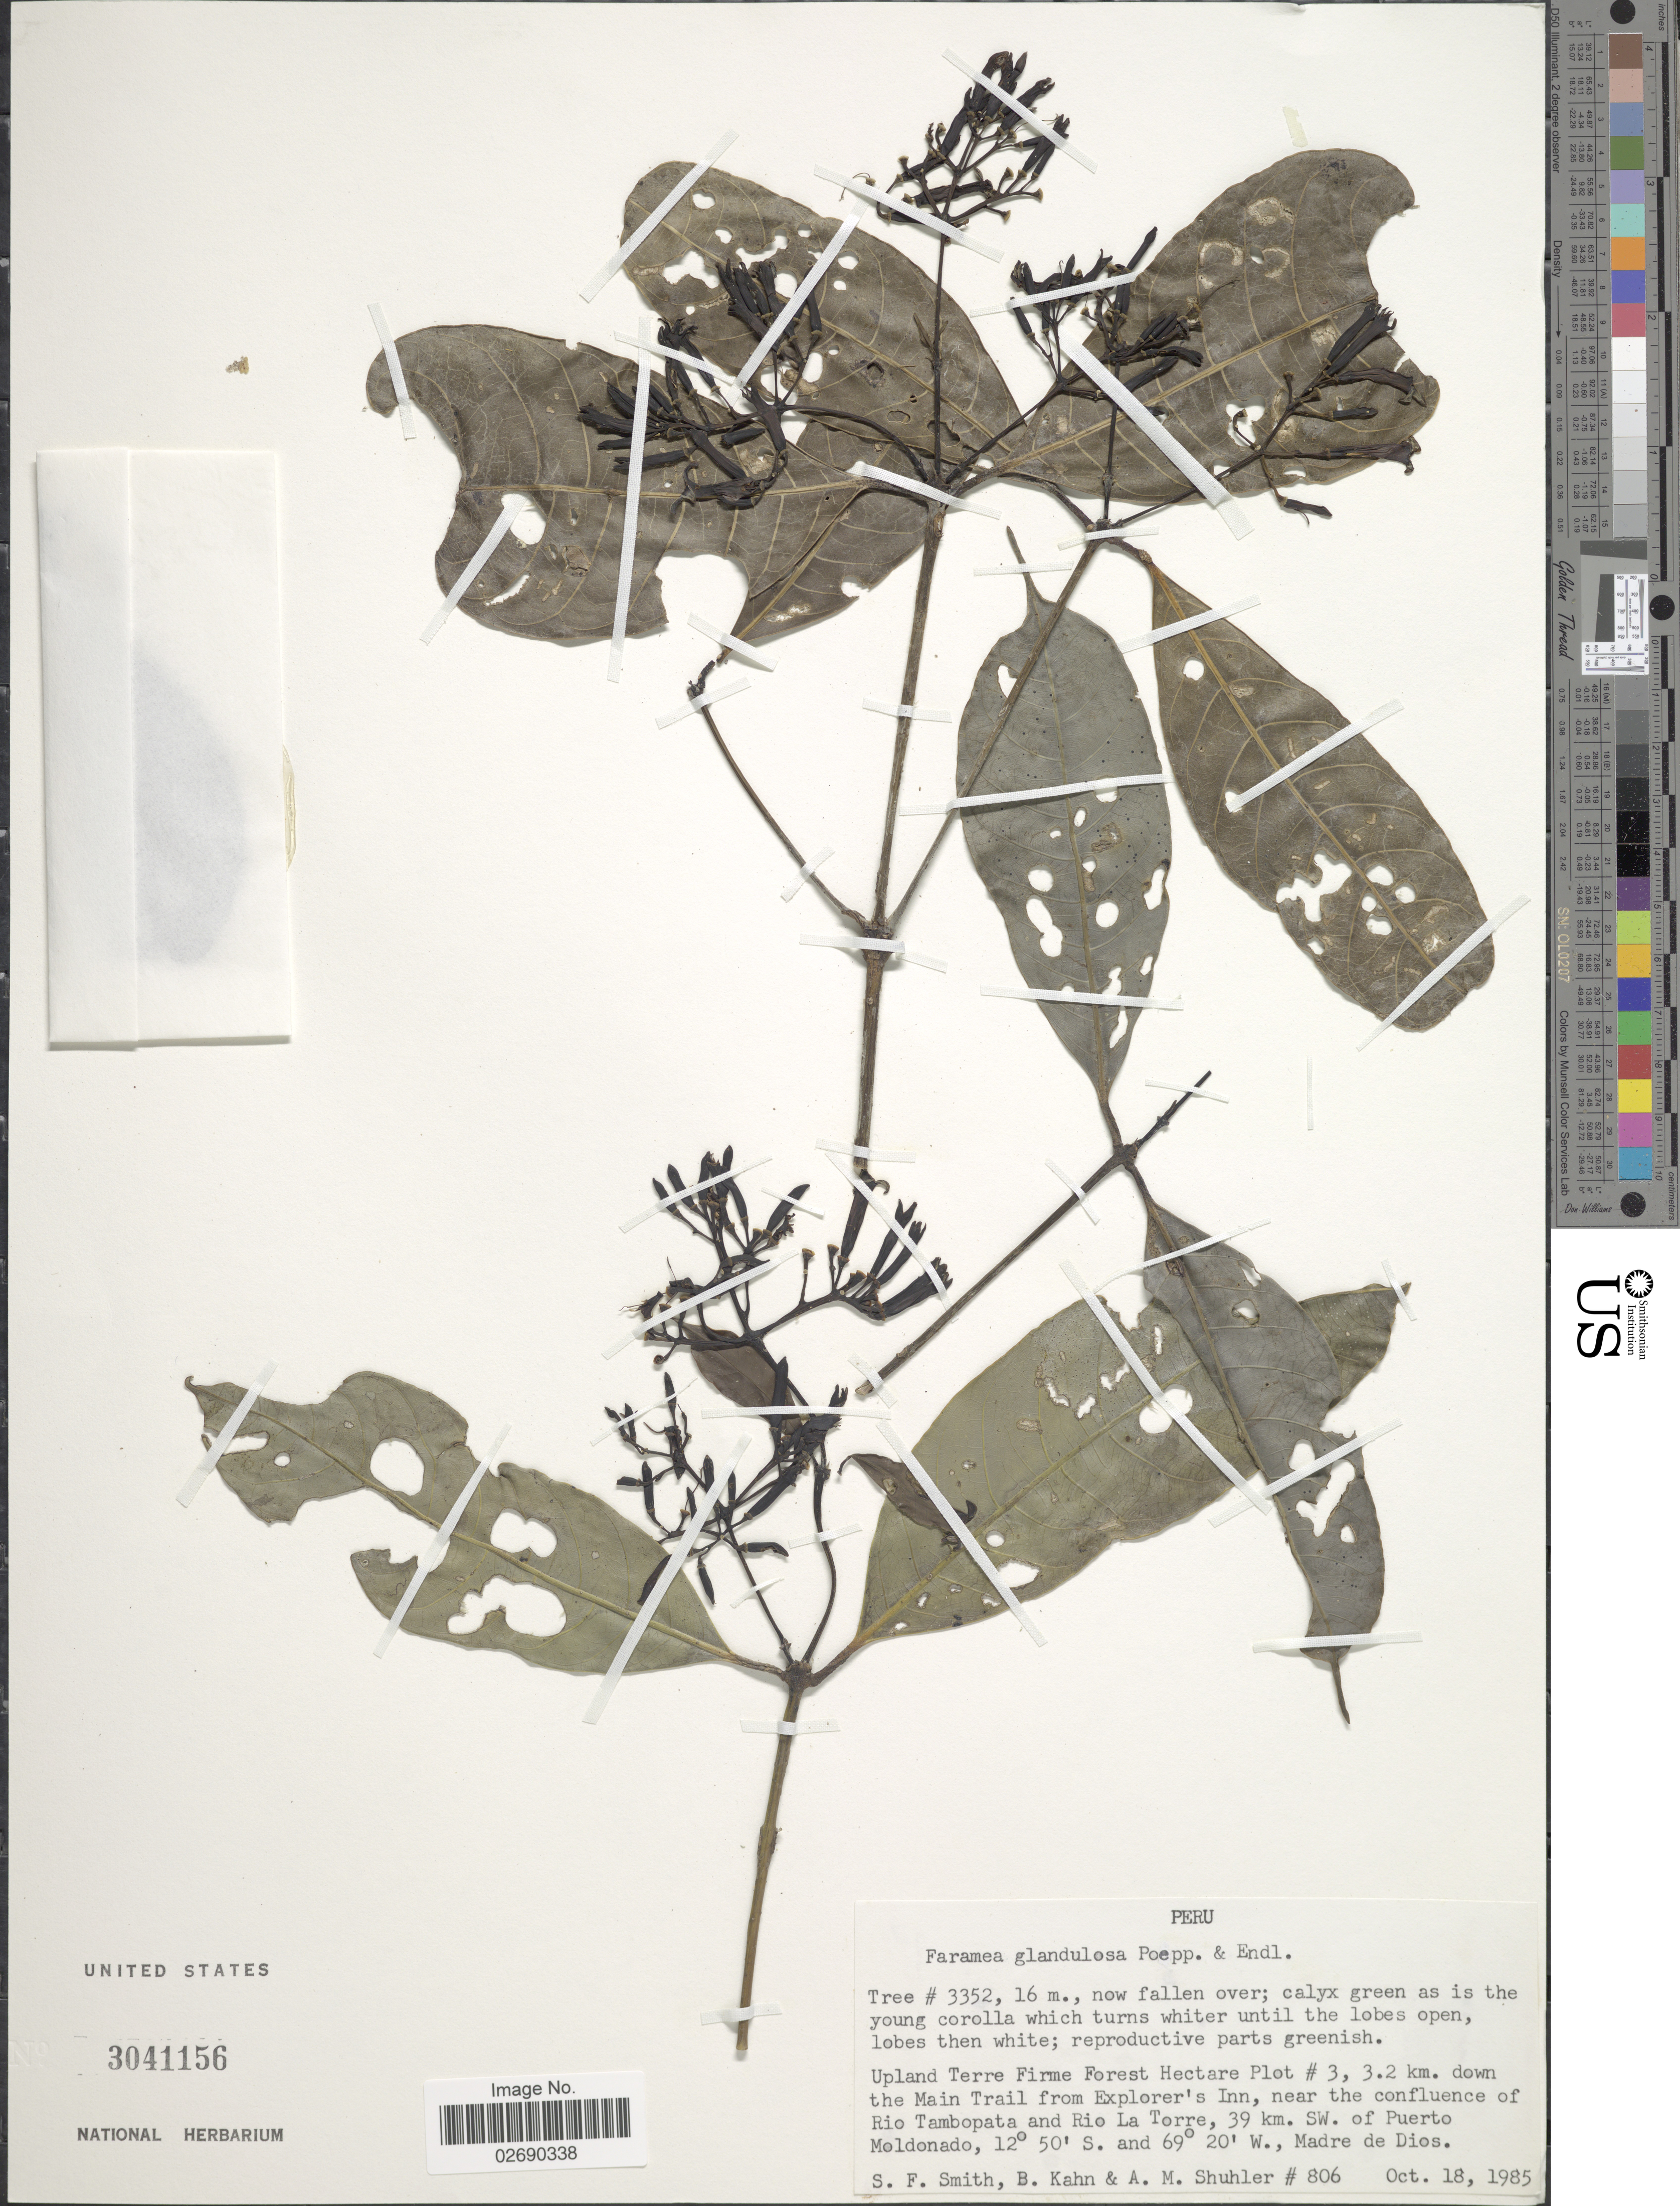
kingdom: Plantae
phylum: Tracheophyta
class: Magnoliopsida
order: Gentianales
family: Rubiaceae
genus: Faramea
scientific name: Faramea glandulosa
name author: Poepp.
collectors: S.F. Smith, B. Kahn & A. Shuhler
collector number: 806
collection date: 1985-10-18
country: Peru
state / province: Madre de Dios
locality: Upland Terre Firme Forest Hectare Plot # 3, 3.2 km. down the Main Trail from Explorer's Inn, near the confluence of Rio Tambopata and Rio La Torre, 39 km SW of Puerto Moldonado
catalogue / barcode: US 3041156